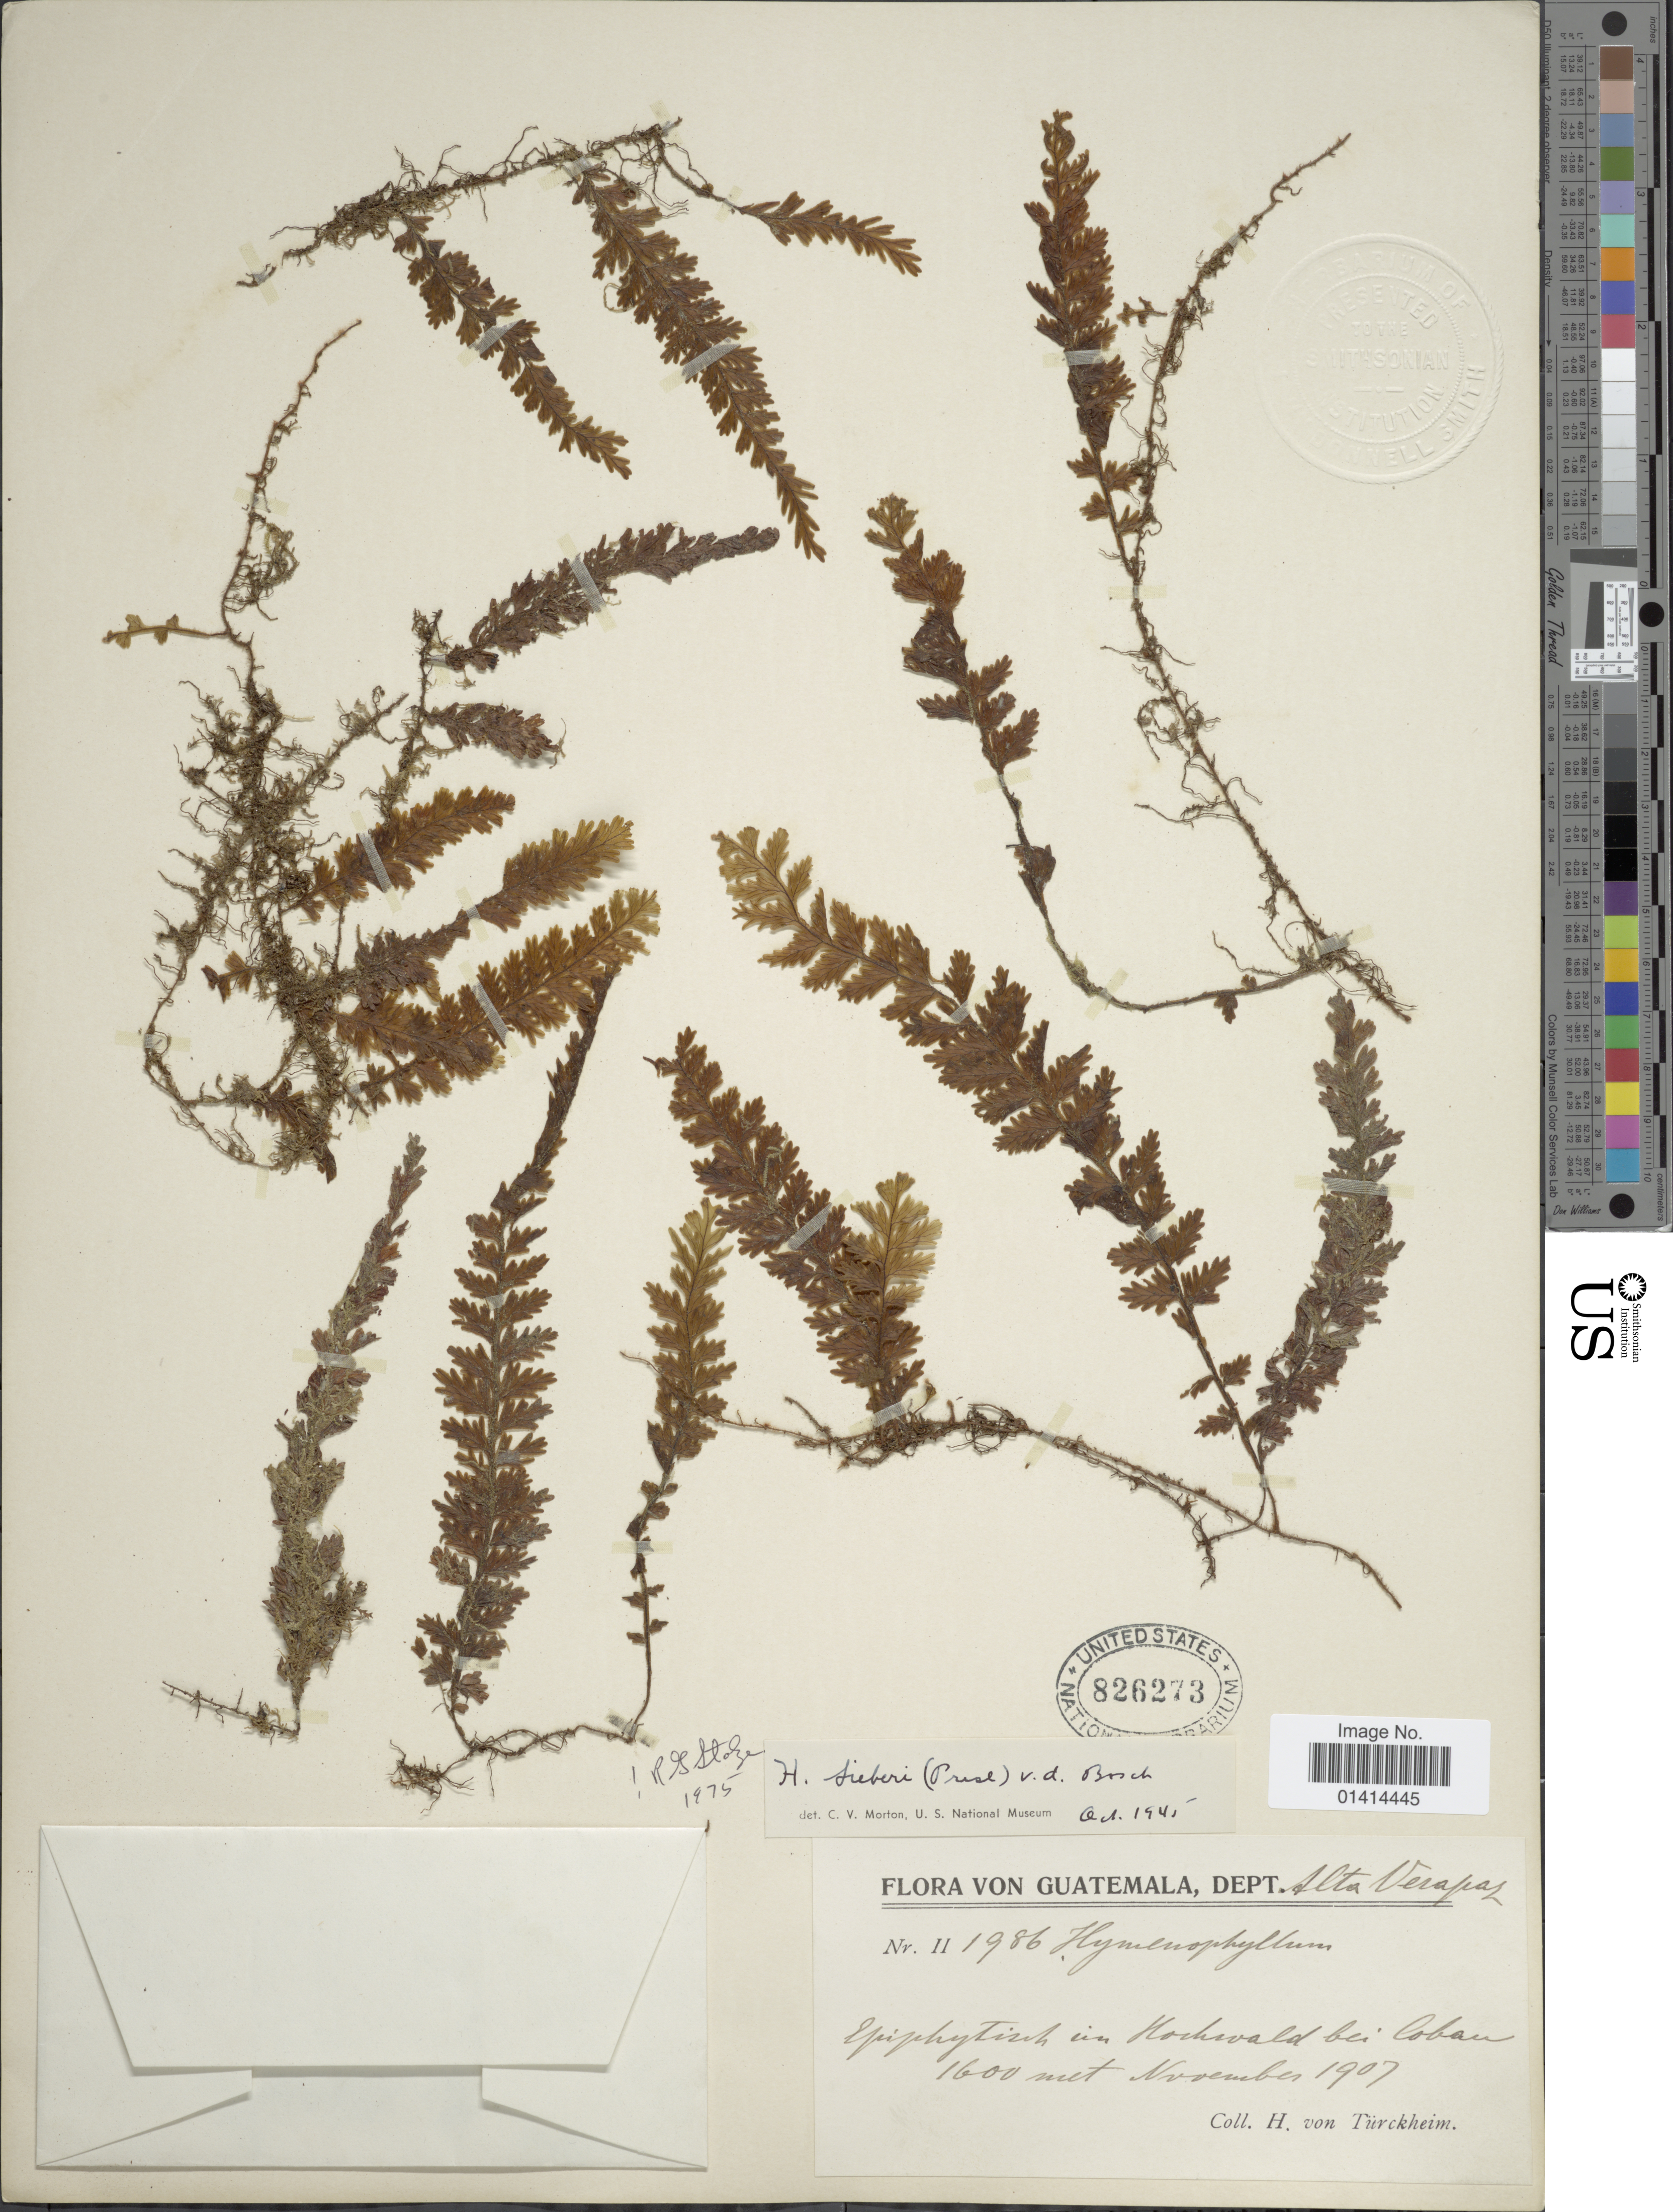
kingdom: Plantae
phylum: Tracheophyta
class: Polypodiopsida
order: Hymenophyllales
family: Hymenophyllaceae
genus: Hymenophyllum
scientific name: Hymenophyllum sieberi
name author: (C. Presl) Bosch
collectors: H. von Türckheim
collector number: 1986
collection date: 1907-11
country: Guatemala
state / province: Alta Verapaz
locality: Im hochwald bei Cobán [in the high forest at Cobán]. Dept. Alta Verapaz.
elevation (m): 1600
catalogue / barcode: US 826273